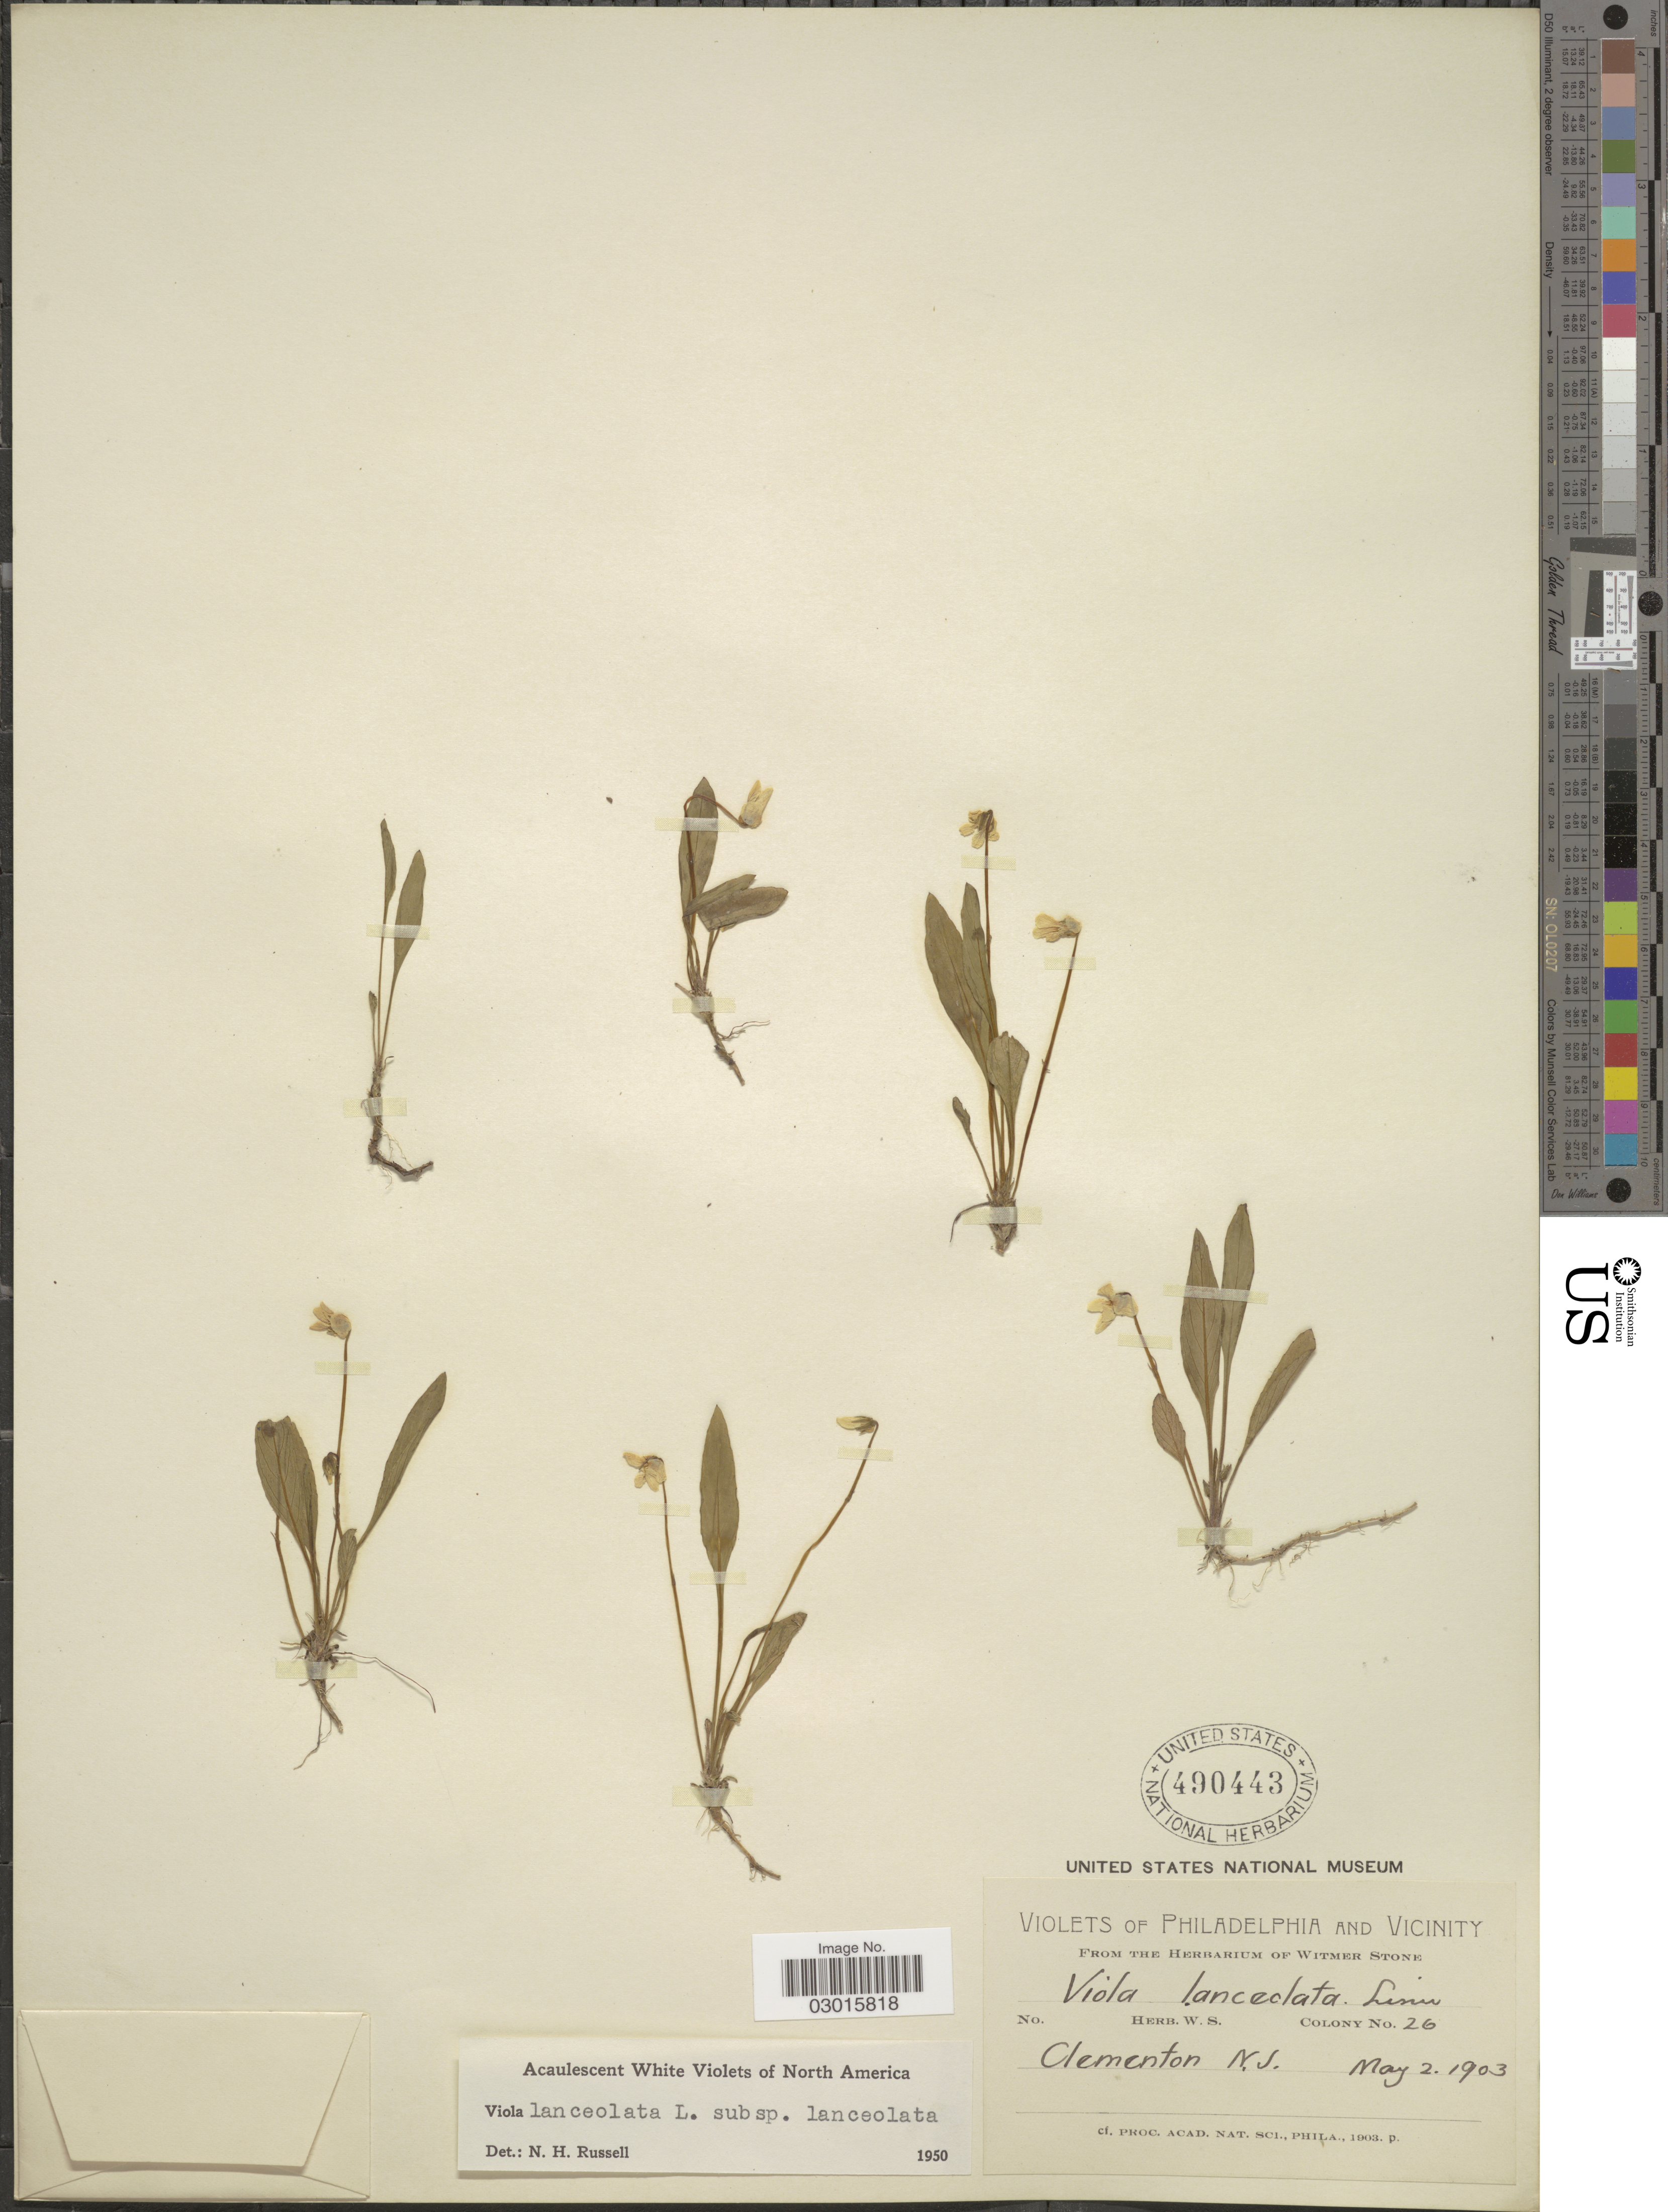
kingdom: Plantae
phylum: Tracheophyta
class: Magnoliopsida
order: Malpighiales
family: Violaceae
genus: Viola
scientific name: Viola lanceolata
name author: L.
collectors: Ex herb Witmer Stone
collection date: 1903-05-02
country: United States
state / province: New Jersey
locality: Philadelphia and Vicinity, Clementon, N.J.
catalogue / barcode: US 490443